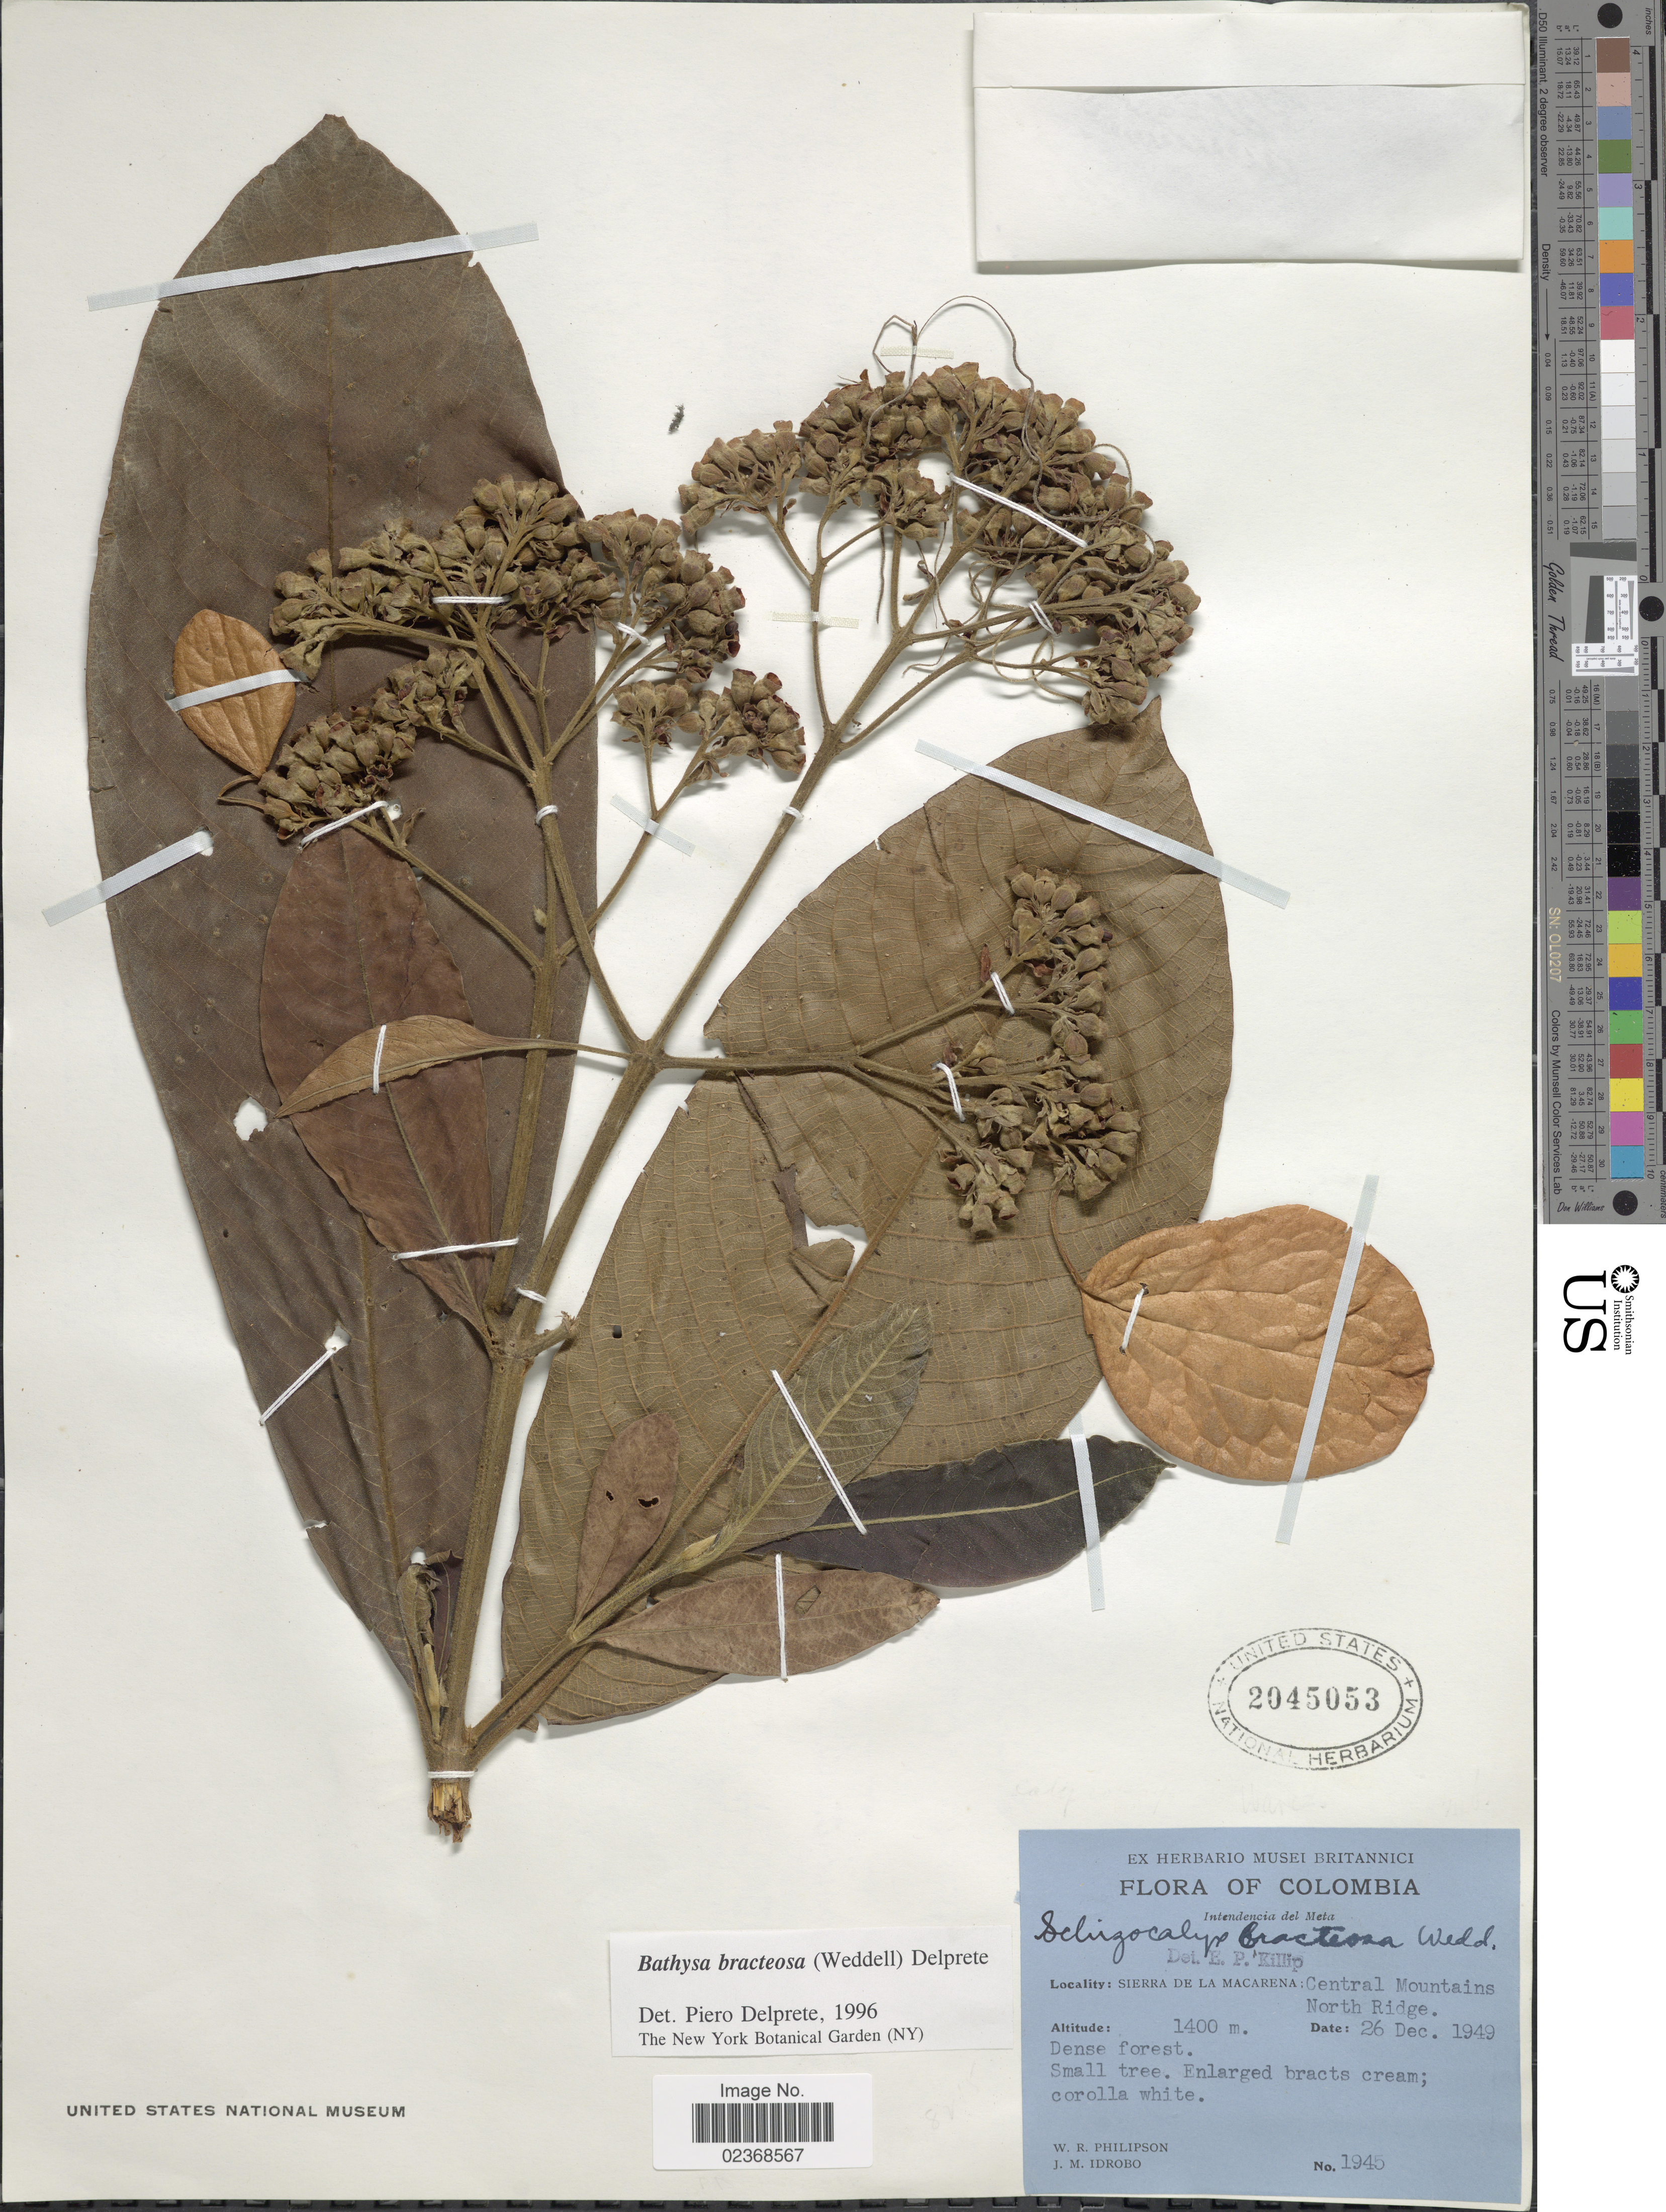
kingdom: Plantae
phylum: Tracheophyta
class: Magnoliopsida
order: Gentianales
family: Rubiaceae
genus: Schizocalyx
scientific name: Schizocalyx bracteosus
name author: Wedd.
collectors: W. R. Philipson & J. M. Idrobo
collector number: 1945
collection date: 1949-12-26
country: Colombia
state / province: Meta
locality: Sierra de La Macarena: Central Mountains North Ridge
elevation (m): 1400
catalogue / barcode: US 2045053